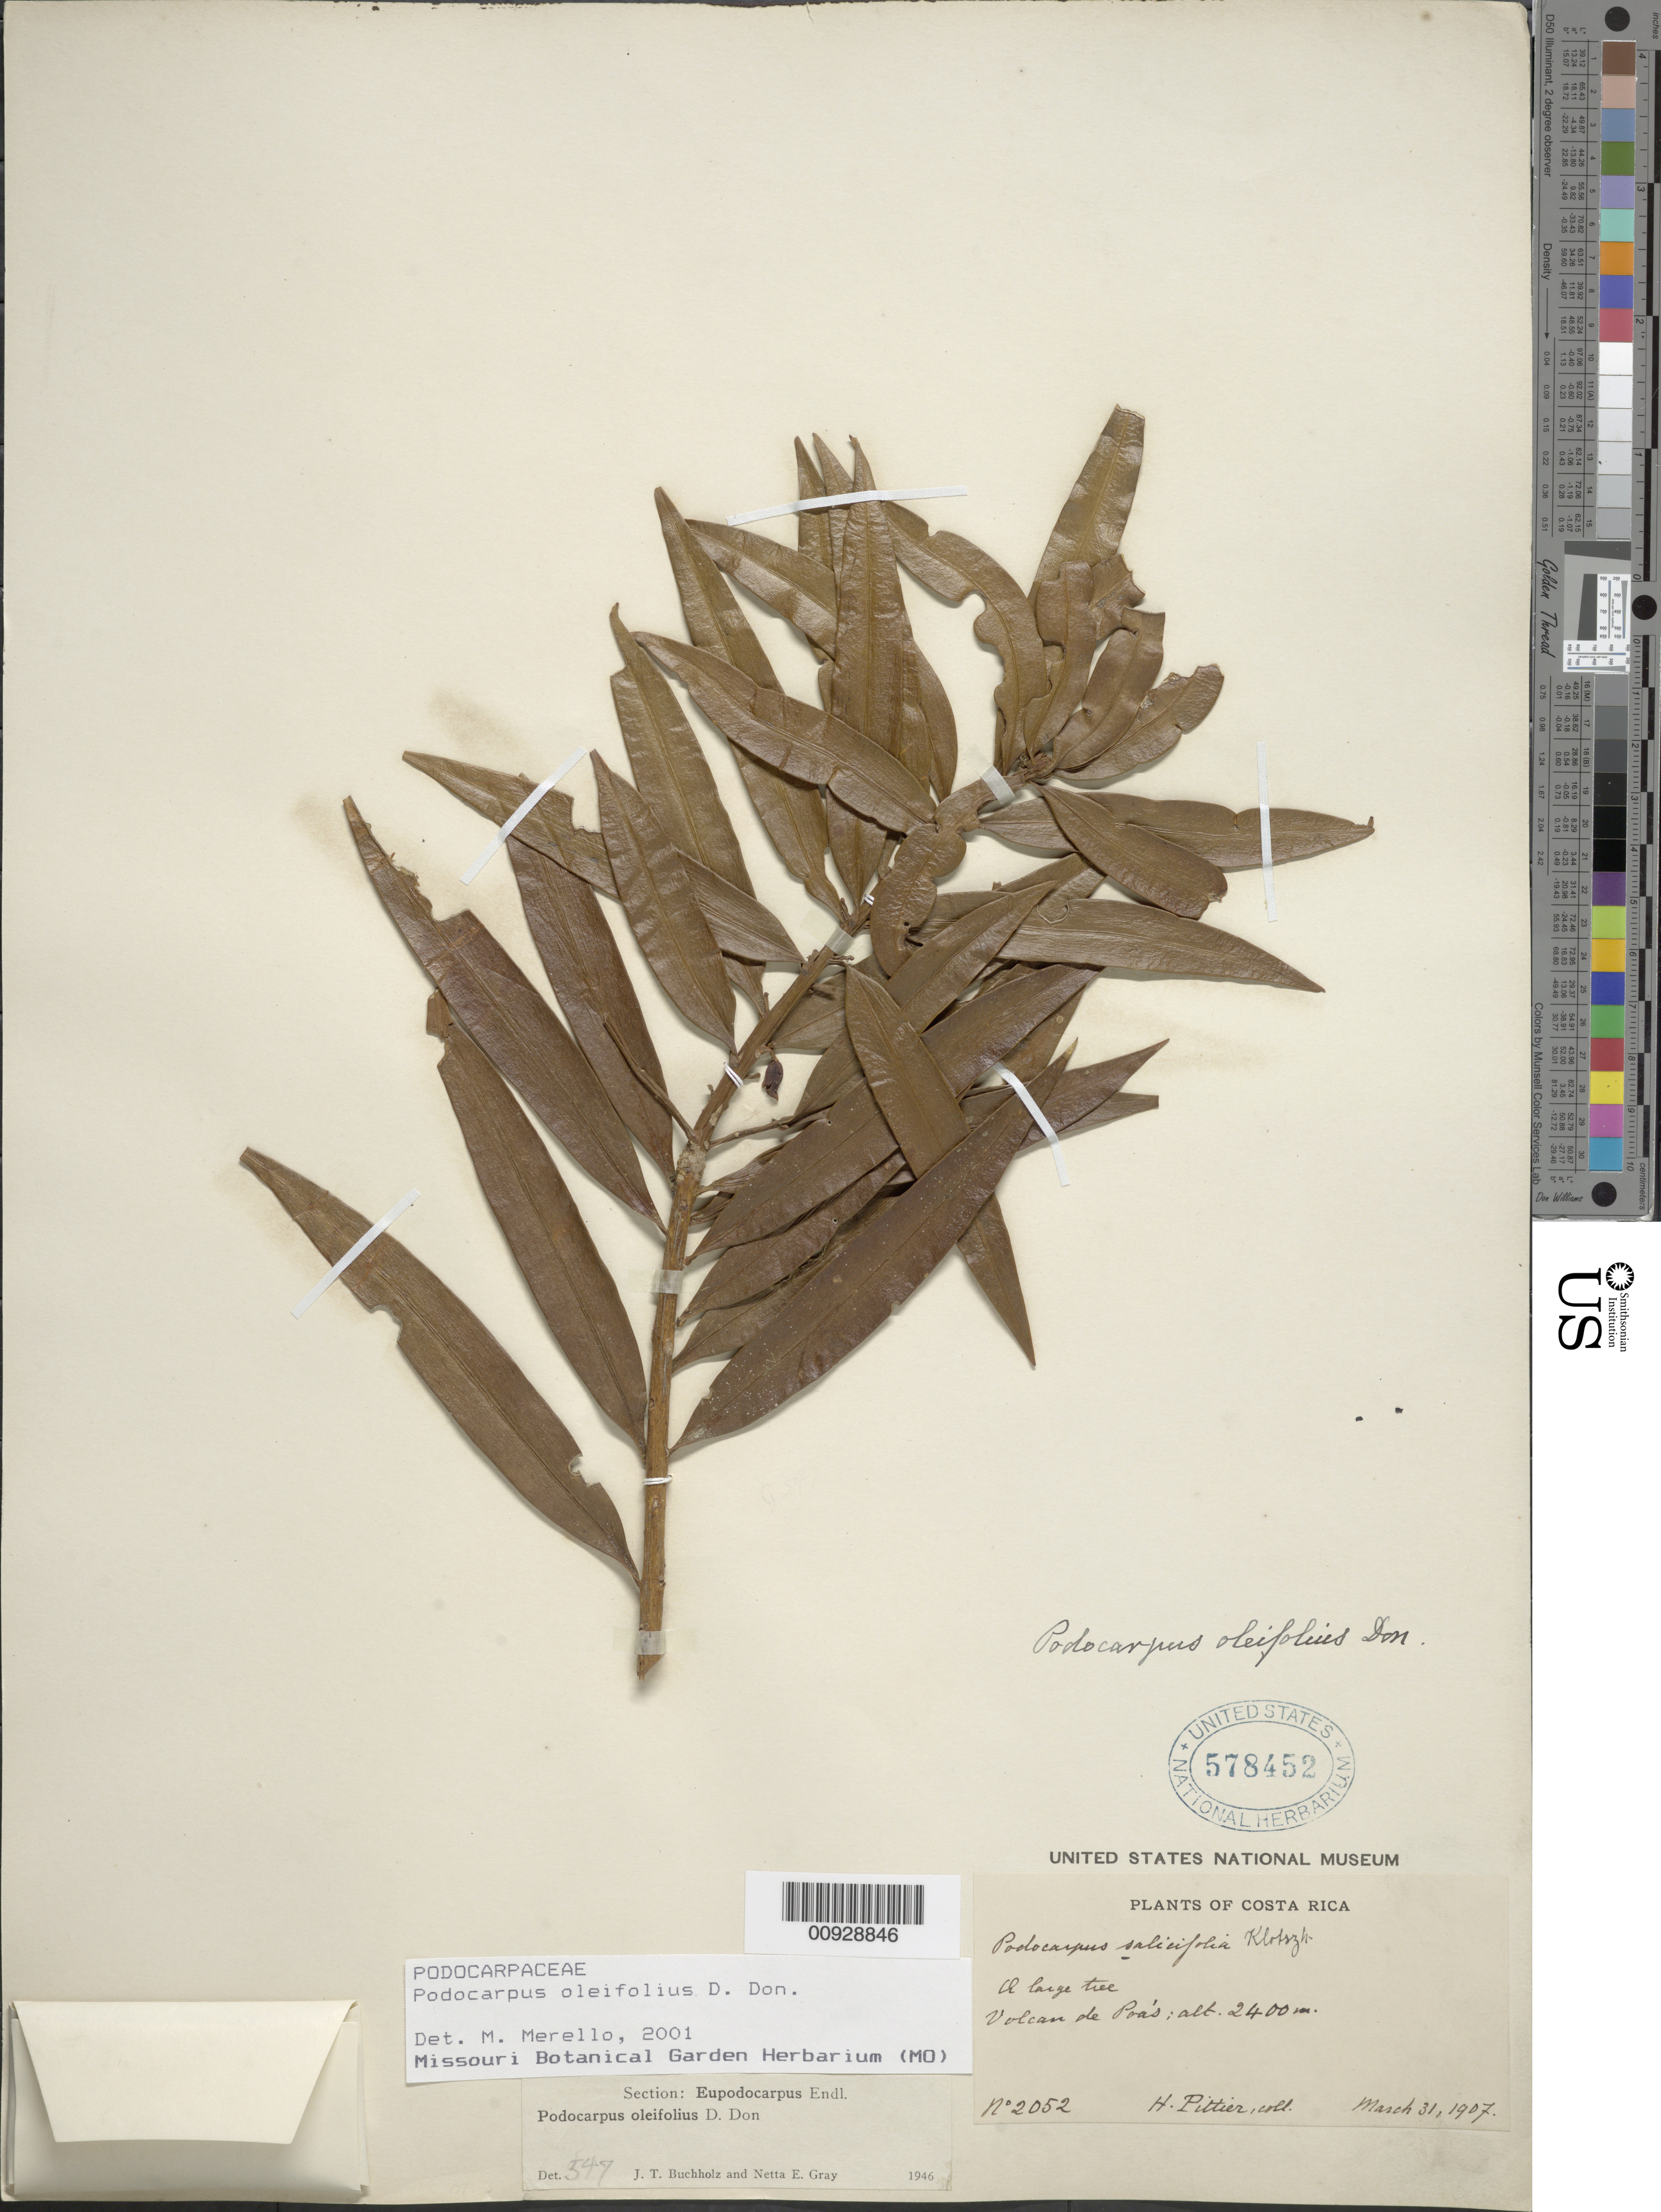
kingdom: Plantae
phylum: Tracheophyta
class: Pinopsida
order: Pinales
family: Podocarpaceae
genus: Podocarpus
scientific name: Podocarpus oleifolius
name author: D. Don ex Lamb.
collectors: H. F. Pittier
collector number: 2052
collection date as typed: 31 Mar 1907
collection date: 1907-03-31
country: Costa Rica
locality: Volcán de Poás.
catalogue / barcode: US 578452